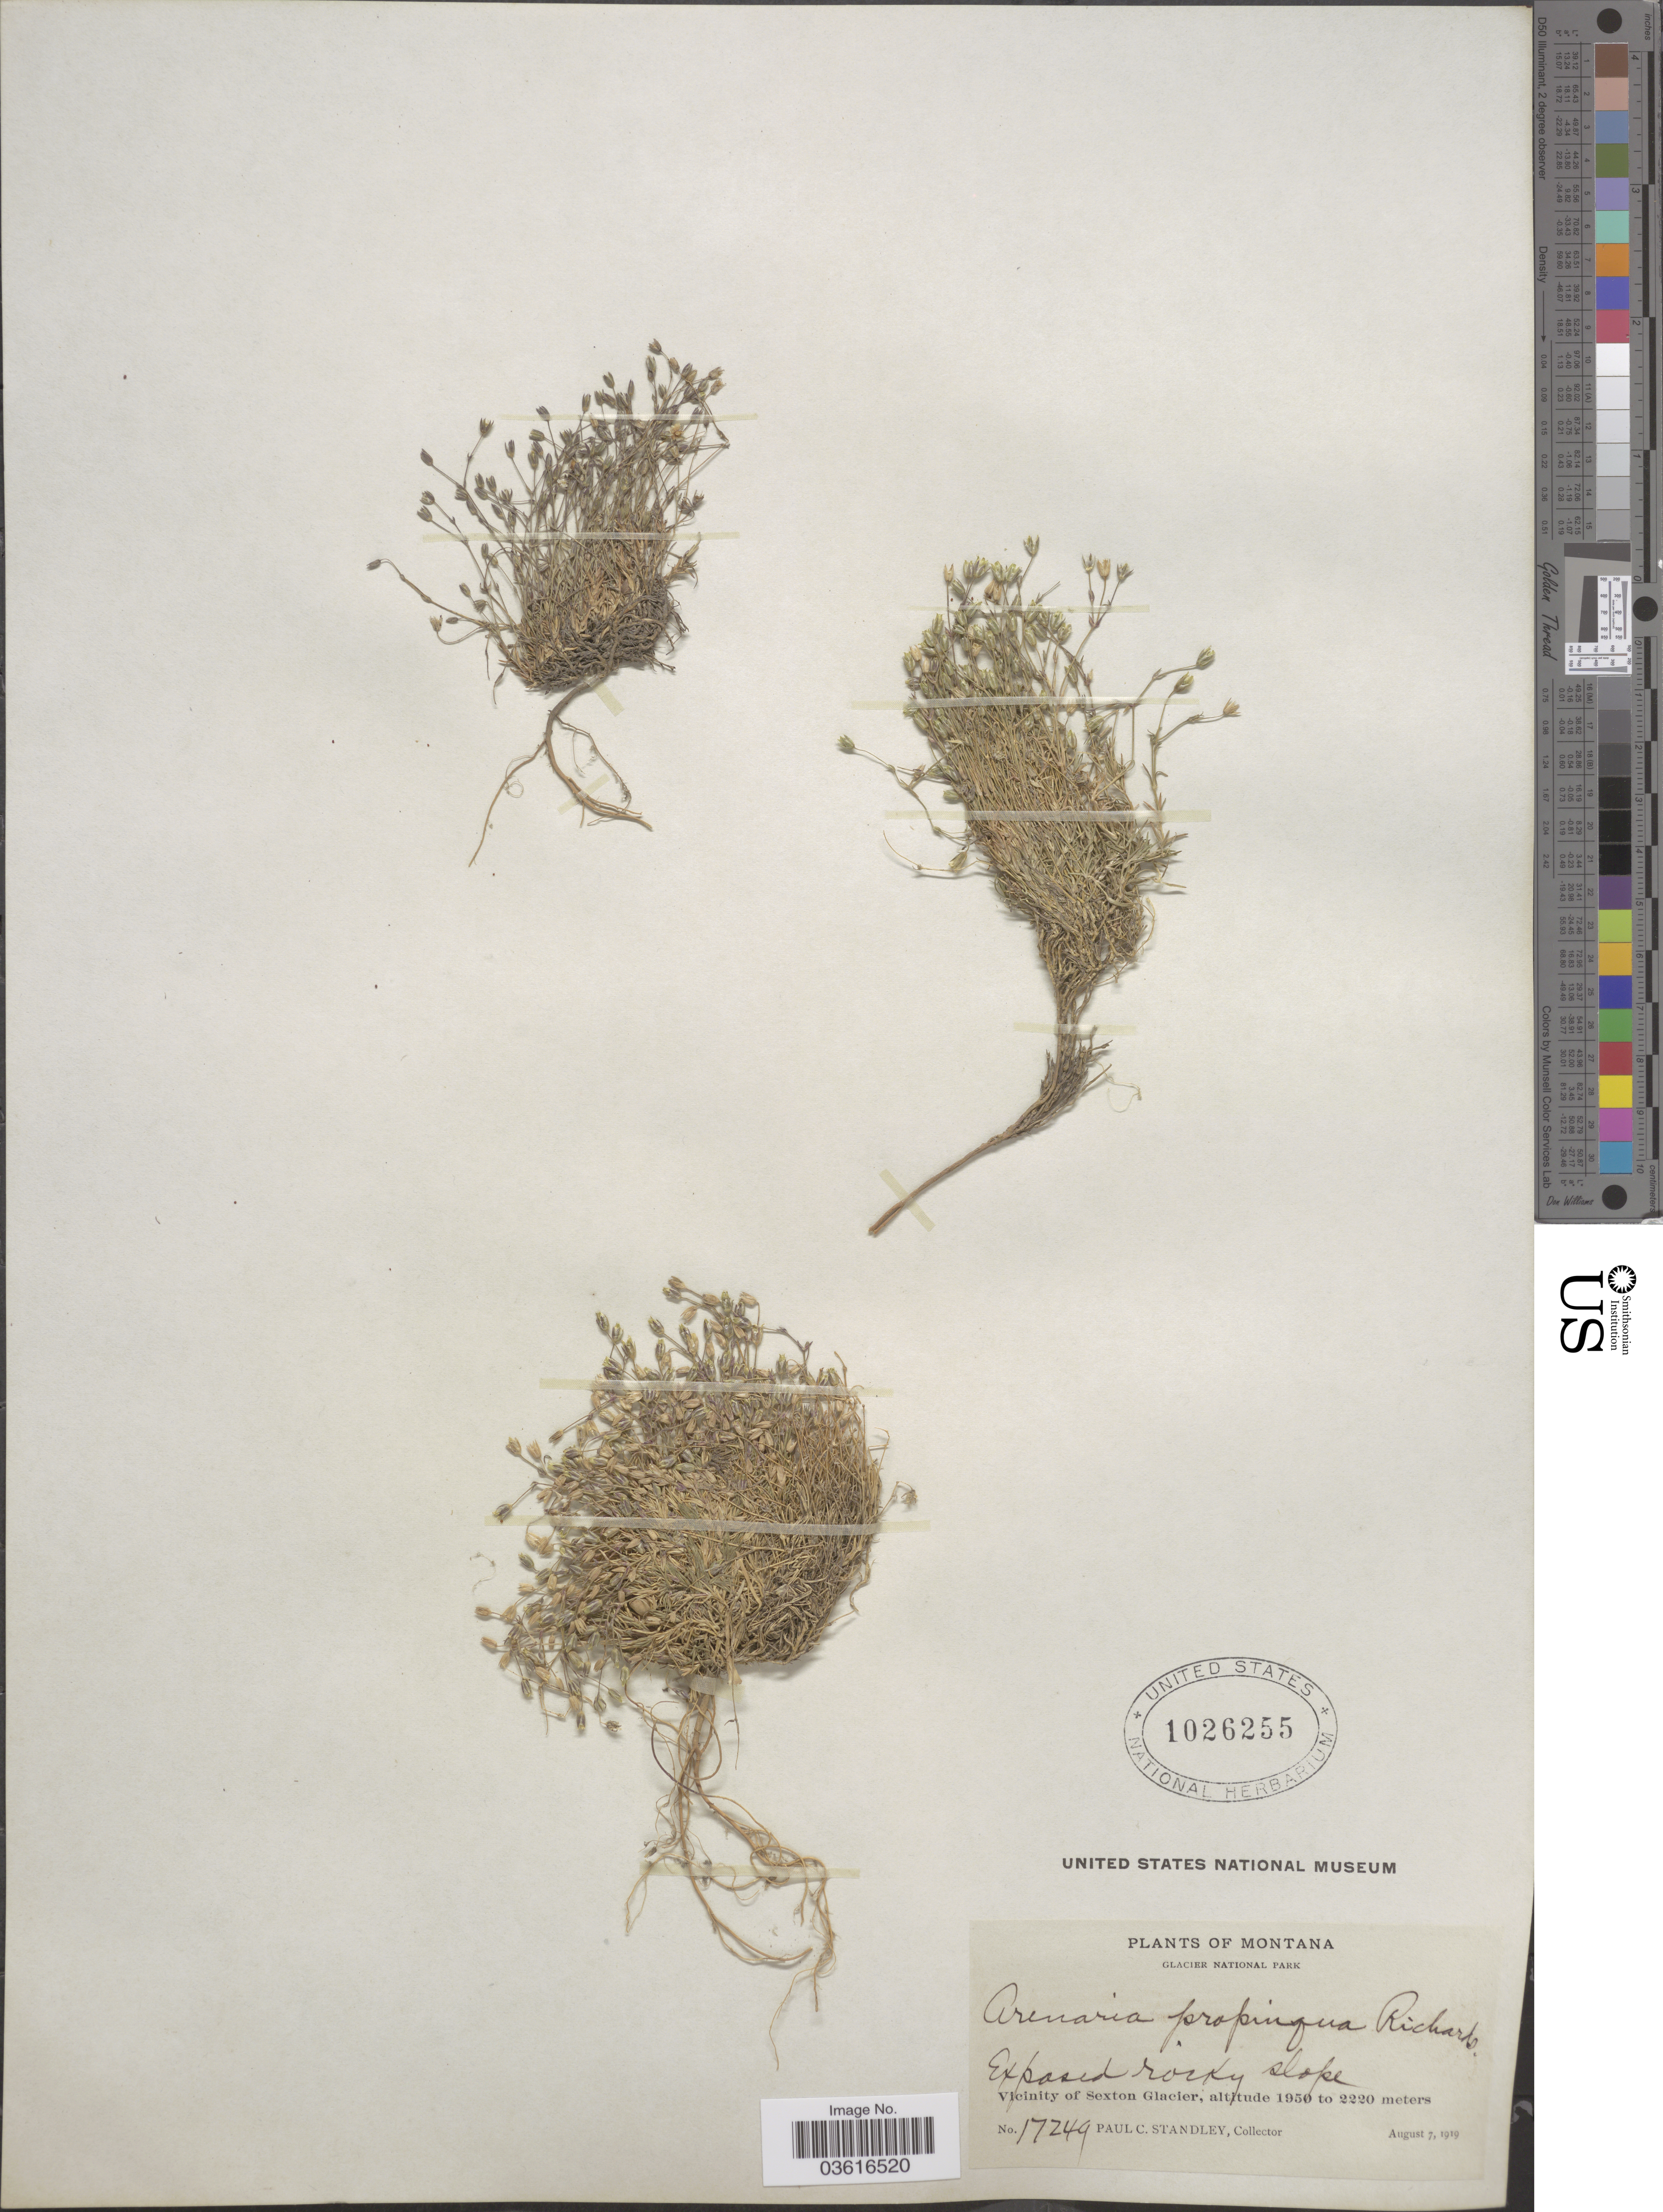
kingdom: Plantae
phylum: Tracheophyta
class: Magnoliopsida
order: Caryophyllales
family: Caryophyllaceae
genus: Minuartia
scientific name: Minuartia propinqua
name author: (Richardson) House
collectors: P. C. Standley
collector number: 17249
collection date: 1919-08-07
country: United States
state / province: Montana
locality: Glacier National Park. Vicinity of Sexton Glacier.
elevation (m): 1950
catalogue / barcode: US 1026255